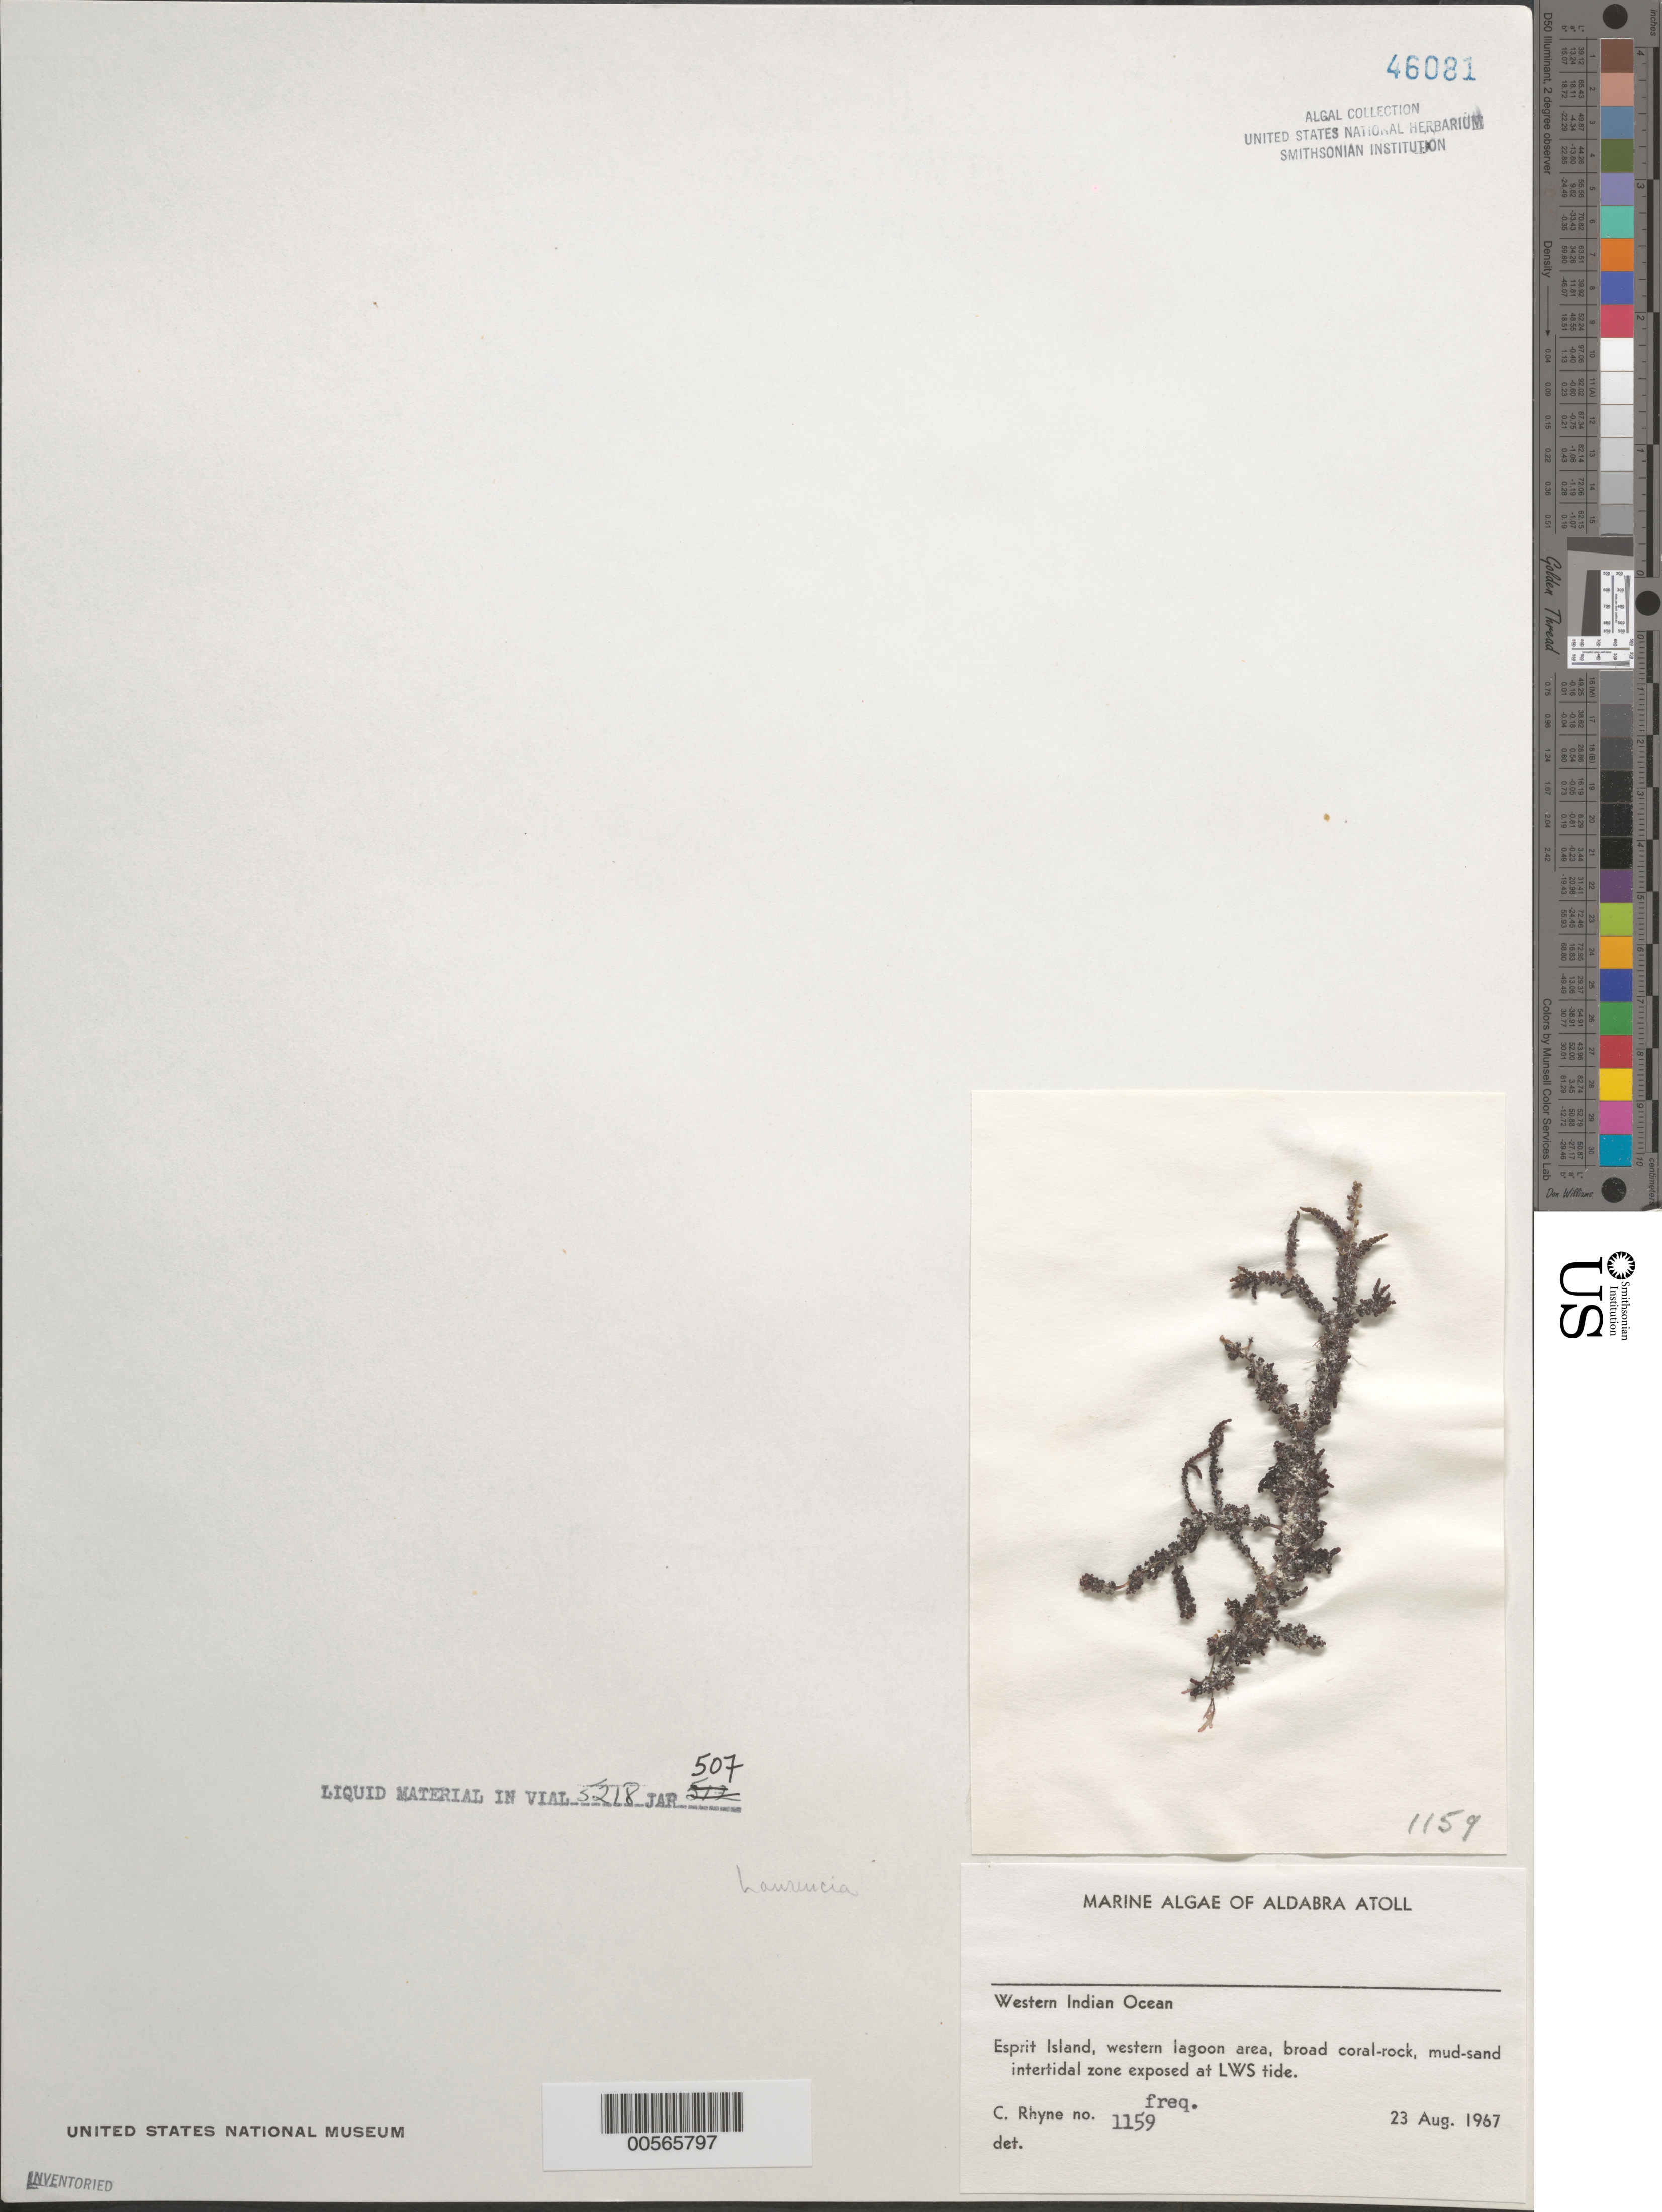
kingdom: Plantae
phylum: Rhodophyta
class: Florideophyceae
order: Ceramiales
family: Rhodomelaceae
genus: Laurencia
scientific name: Laurencia sp.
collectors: C. Rhyne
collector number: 1159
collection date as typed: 23 Aug 1967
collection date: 1967-08-23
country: Seychelles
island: Aldabra Atoll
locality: Ile Esprit, Western lagoon area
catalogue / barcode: US 46081